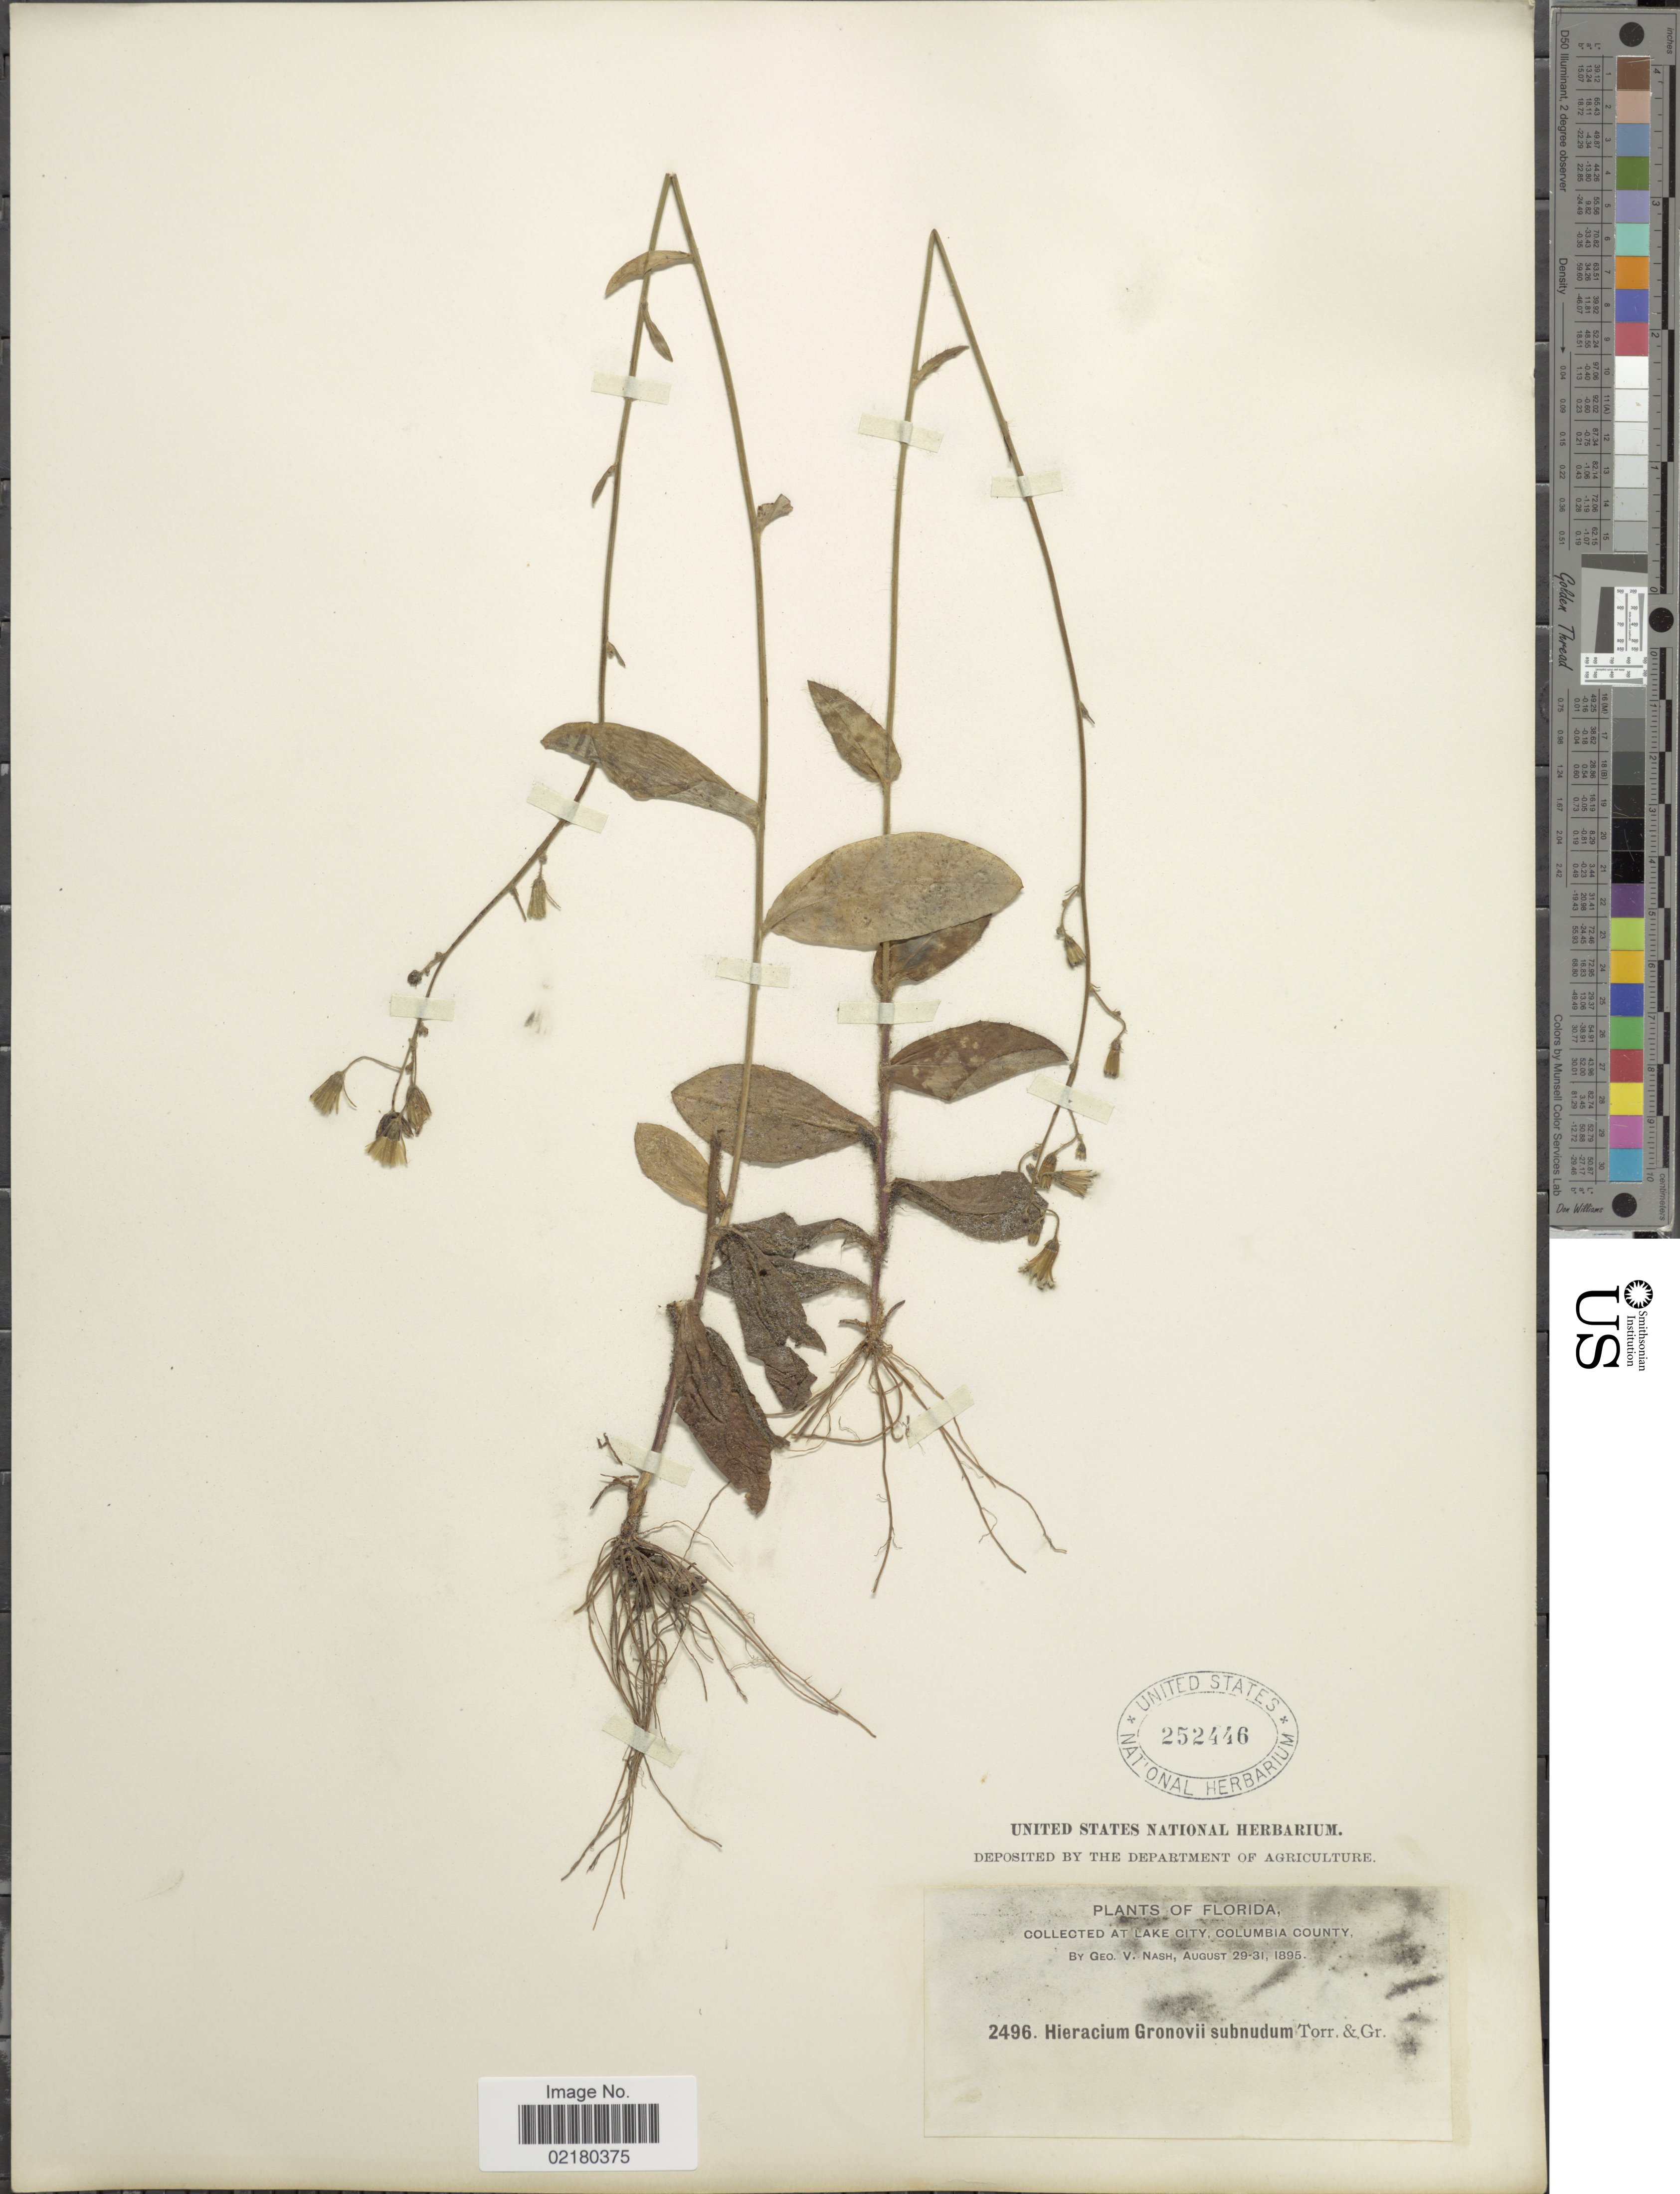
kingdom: Plantae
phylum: Tracheophyta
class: Magnoliopsida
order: Asterales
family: Asteraceae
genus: Hieracium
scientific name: Hieracium gronovii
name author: L.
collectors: G. V. Nash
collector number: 2496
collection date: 1895-08-29/1895-08-31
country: United States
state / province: Florida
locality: Lake City, Columbia County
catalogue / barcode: US 252446